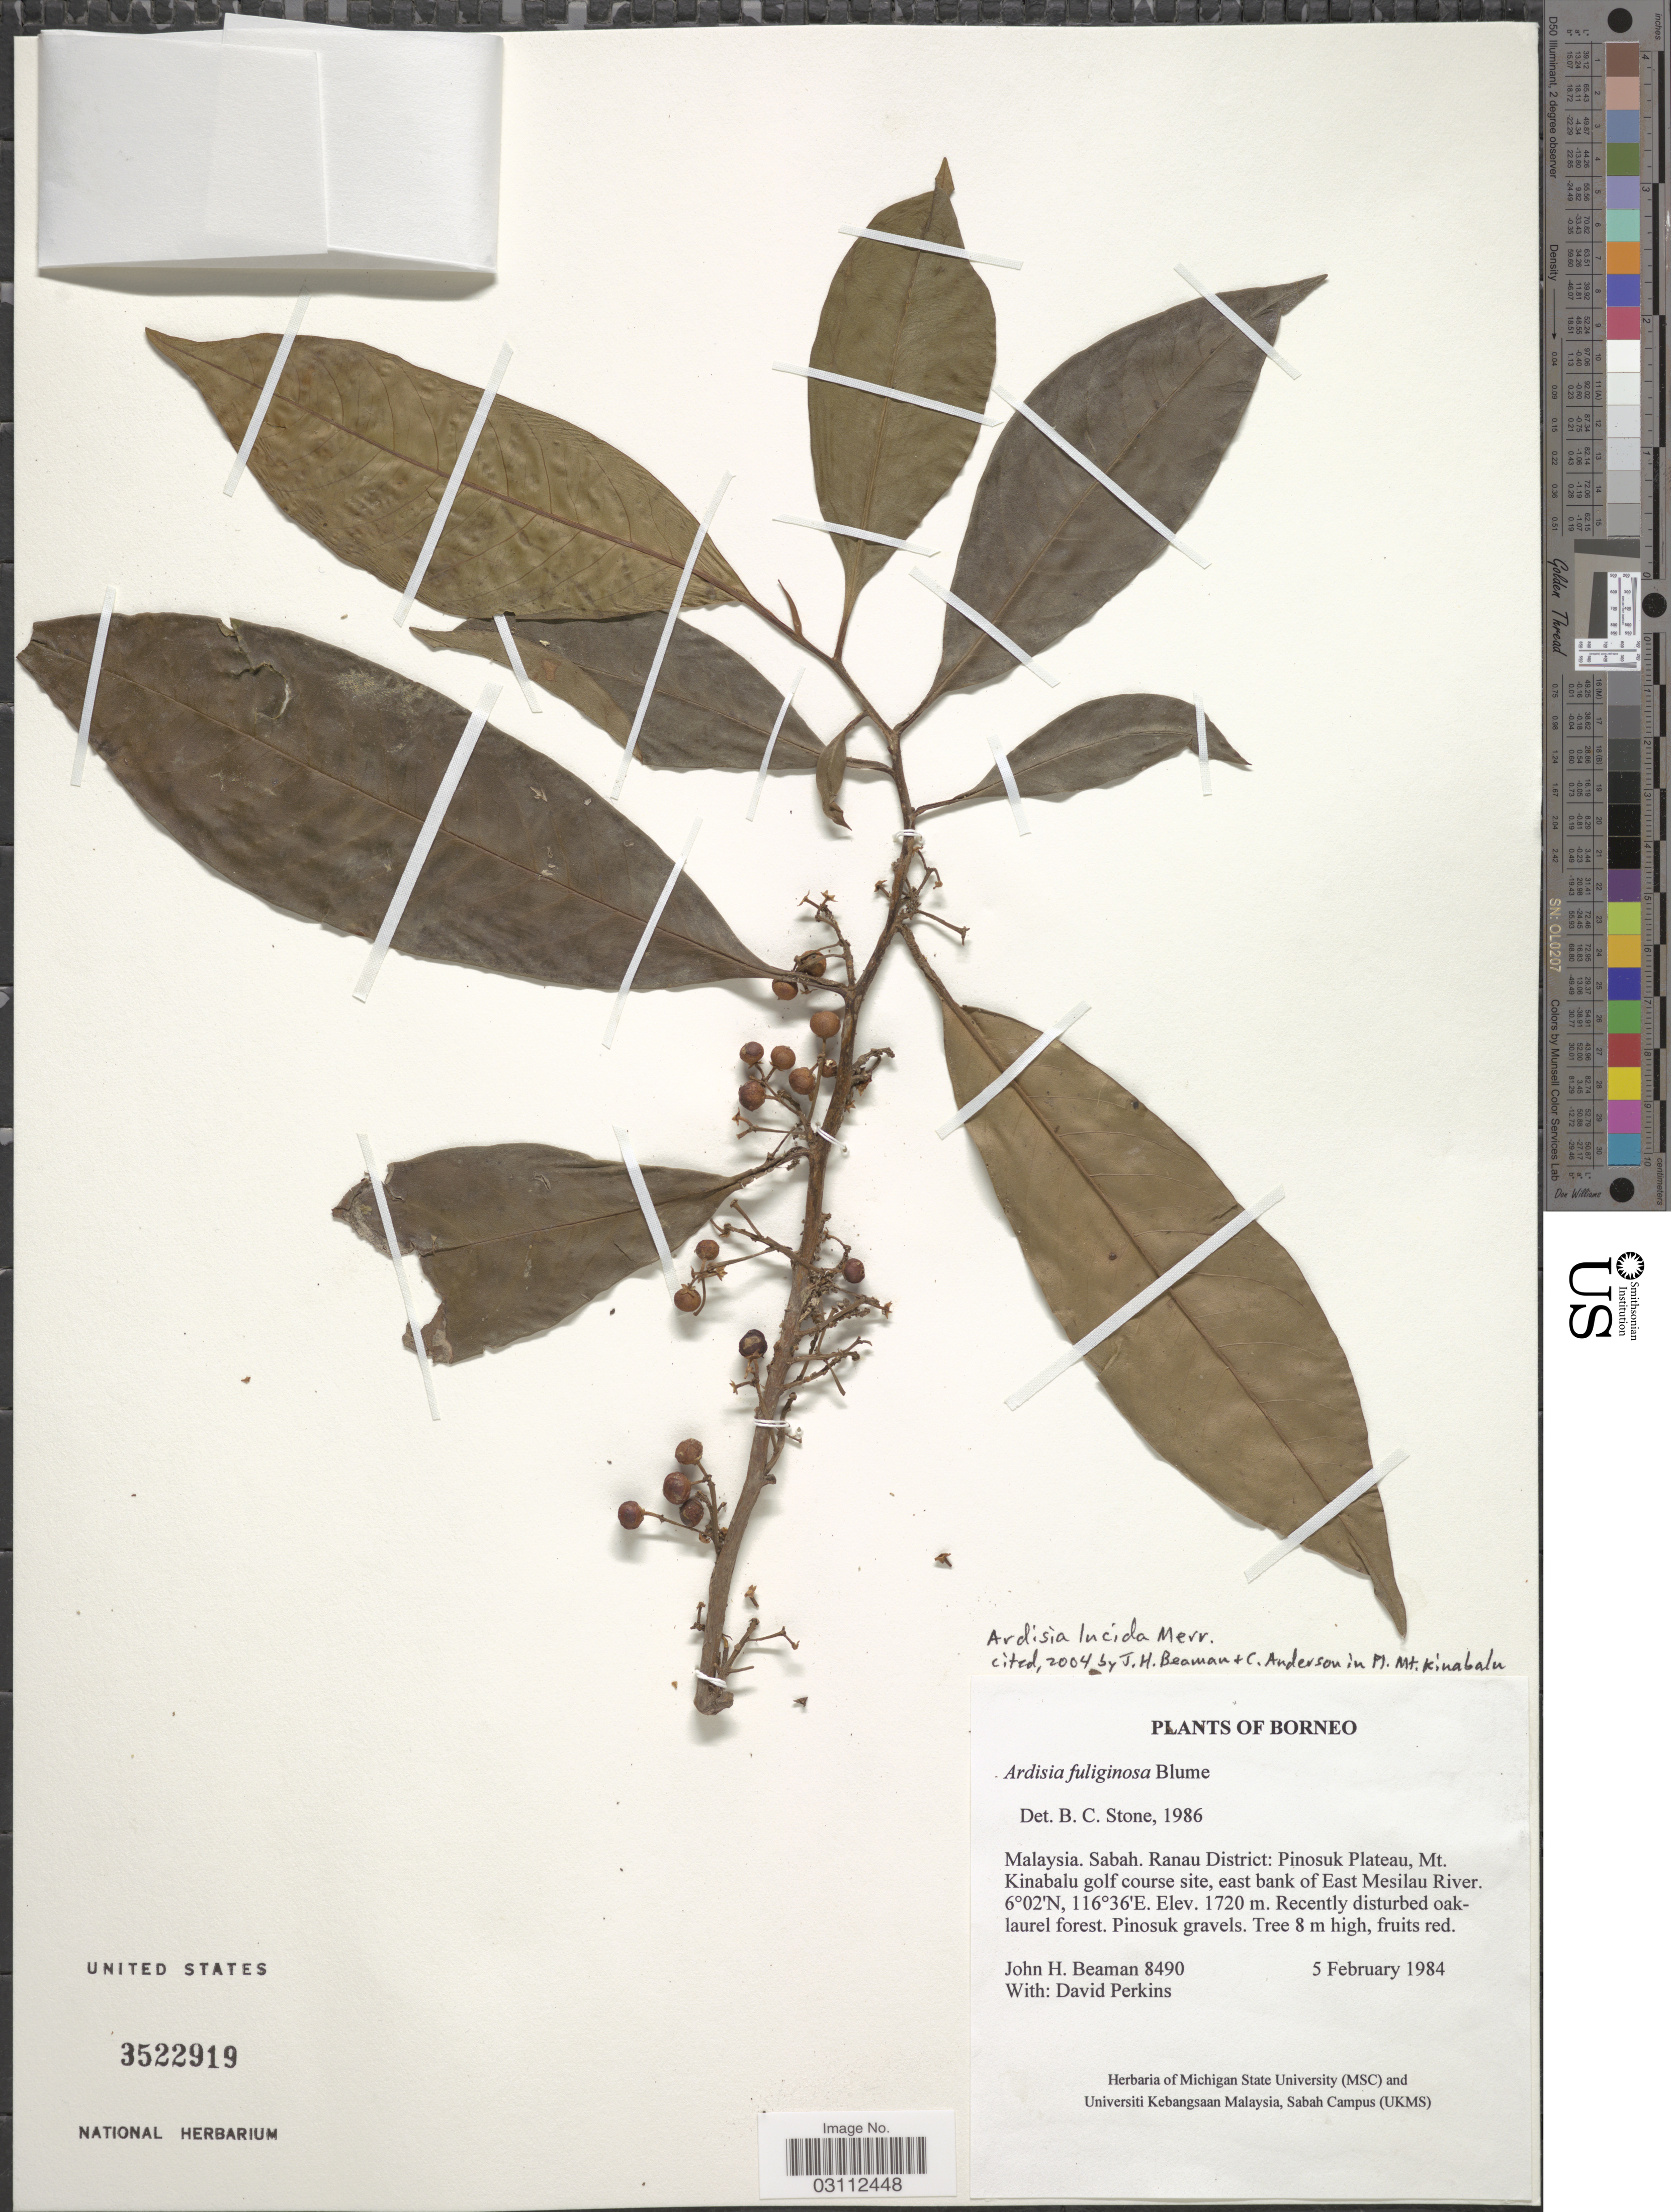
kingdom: Plantae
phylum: Tracheophyta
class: Magnoliopsida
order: Ericales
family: Primulaceae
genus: Ardisia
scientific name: Ardisia lucida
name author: Merr.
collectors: J. H. Beaman & D. Perkins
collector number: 8490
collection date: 1984-02-05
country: Malaysia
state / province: Sabah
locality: Borneo. Ranau District: Pinosuk Plateau, Mt. Kinabalu golf course site, east bank of East Mesilau River.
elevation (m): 1720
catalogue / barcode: US 3522919